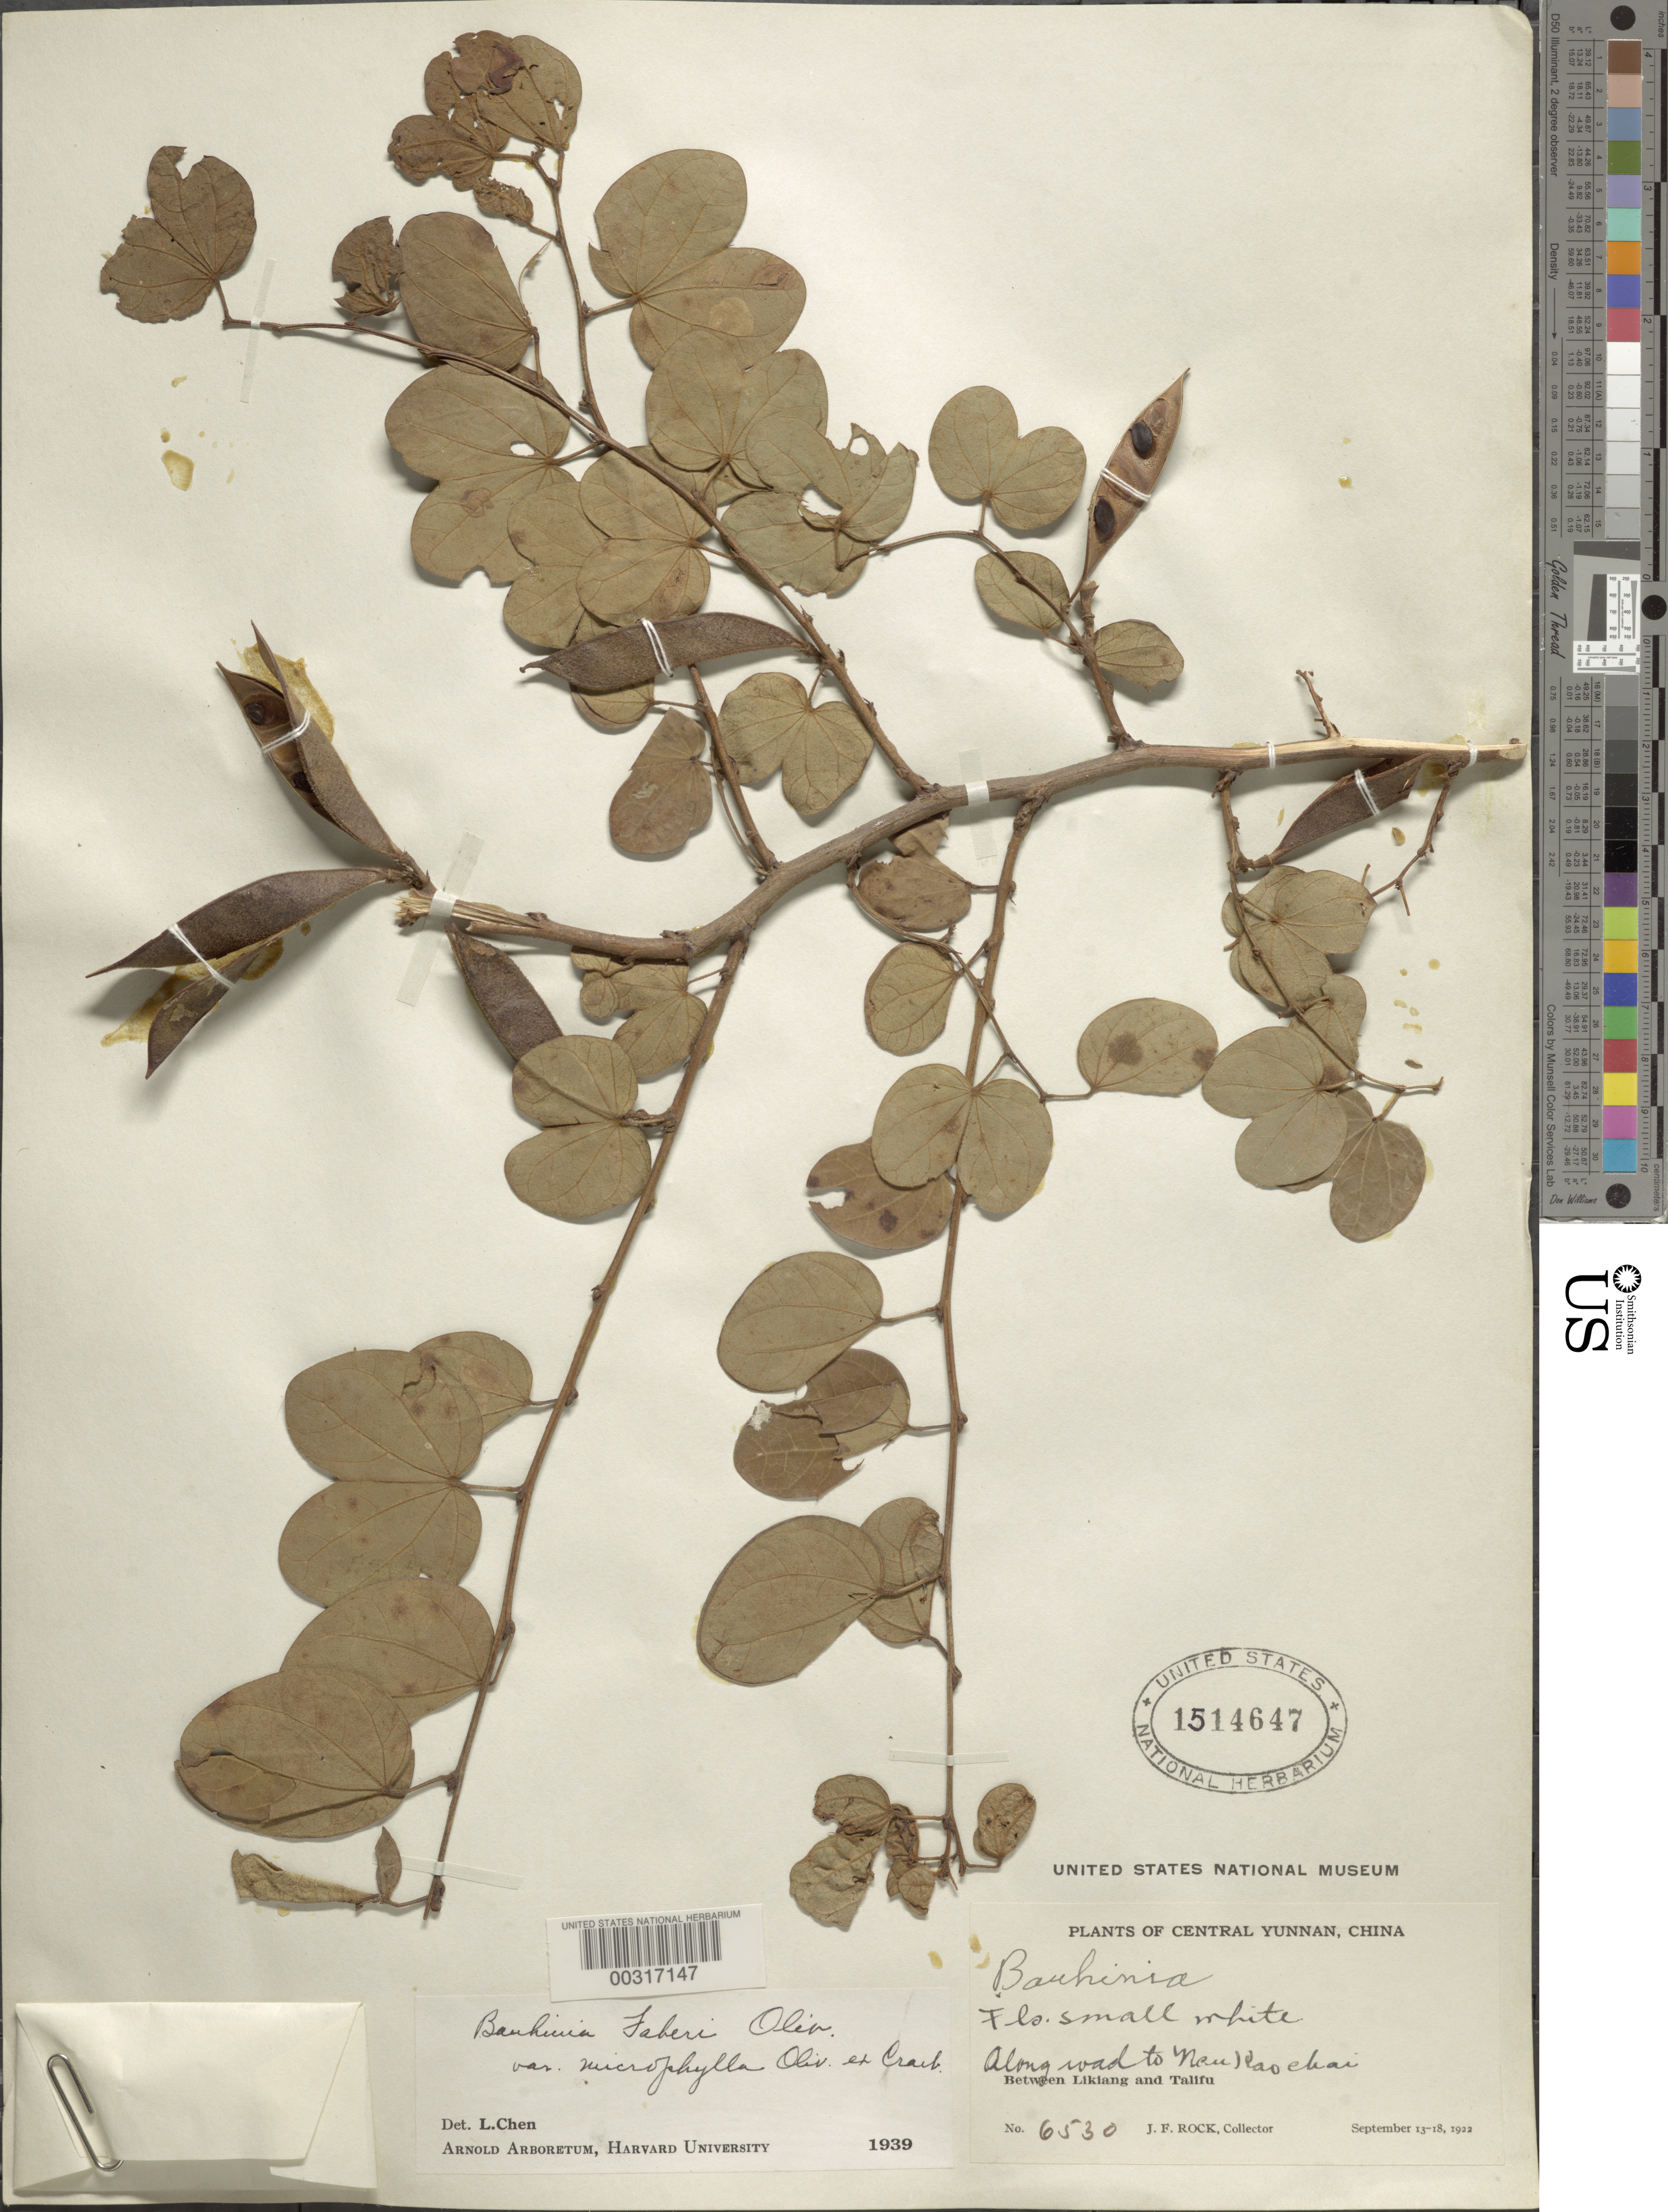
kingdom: Plantae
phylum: Tracheophyta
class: Magnoliopsida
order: Fabales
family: Fabaceae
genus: Bauhinia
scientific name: Bauhinia brachycarpa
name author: Wall. ex Benth.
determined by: U.S. National Herbarium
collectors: J. F. Rock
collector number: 6530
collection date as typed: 15 Sep 1922 to 18 Sep 1922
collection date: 1922-09-15/1922-09-18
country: China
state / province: Yunnan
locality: Along road to nen kao chai; between likiang and talifu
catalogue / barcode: US 1514647